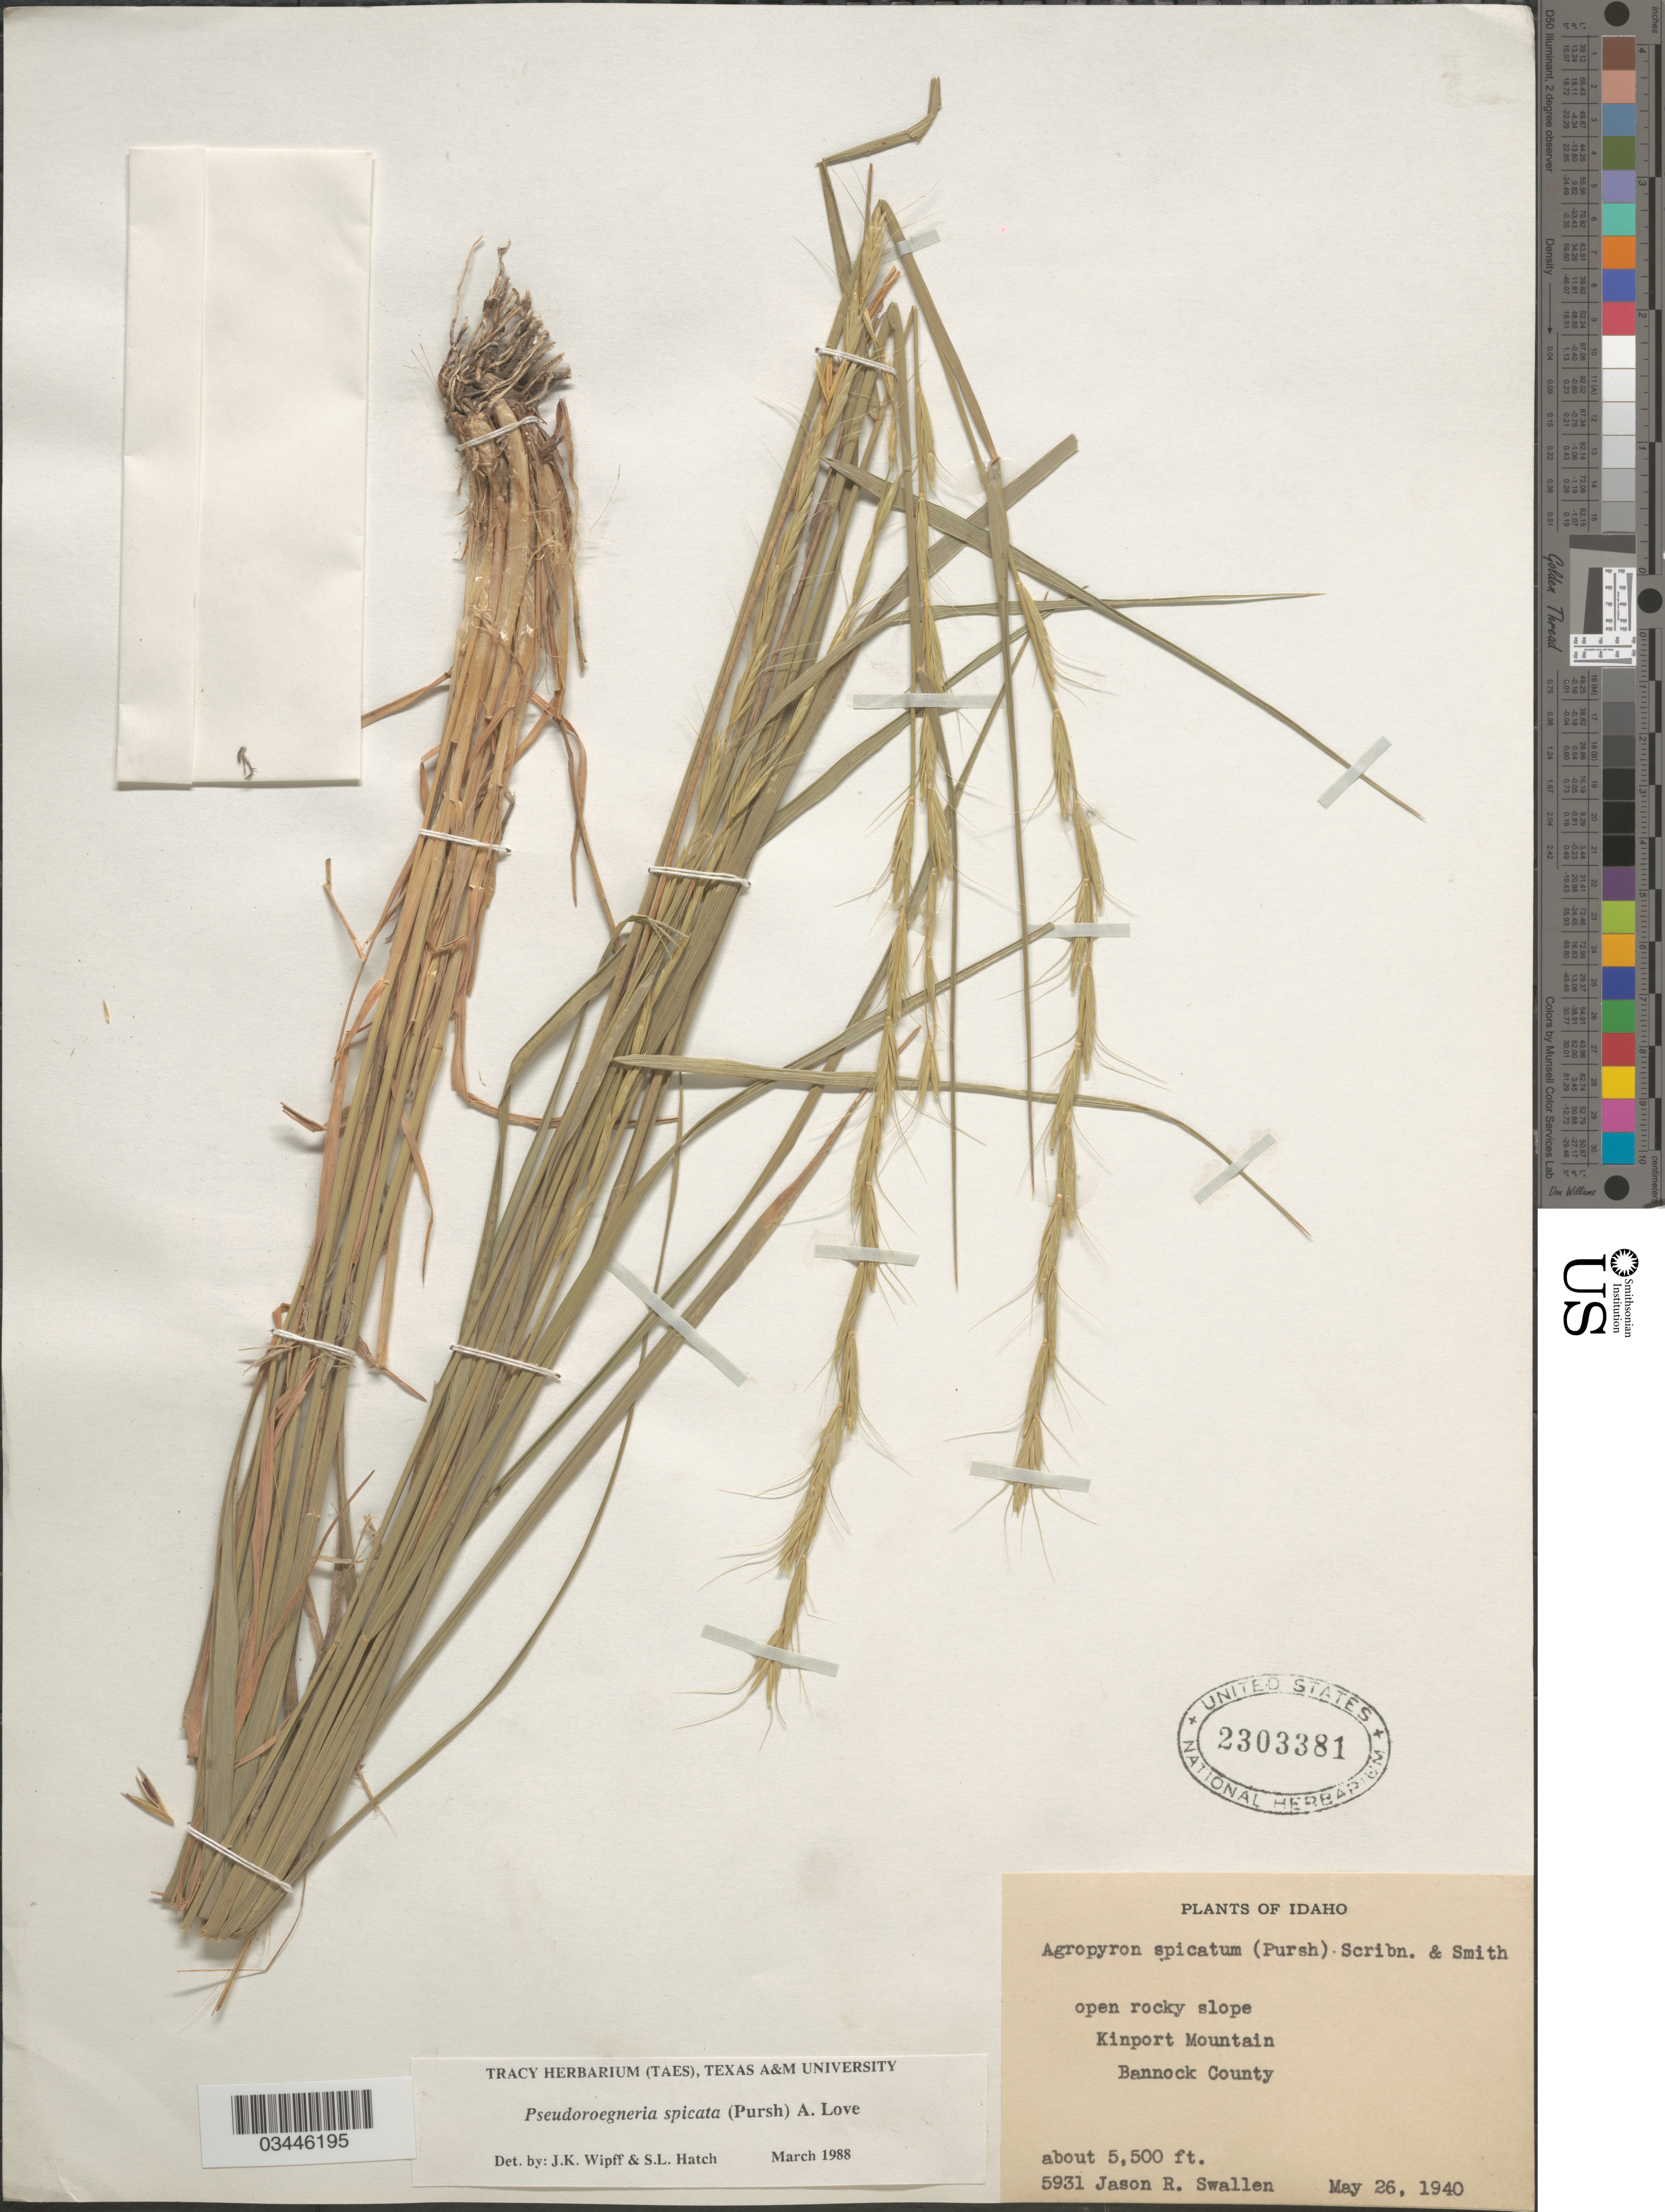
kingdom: Plantae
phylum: Tracheophyta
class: Liliopsida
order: Poales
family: Poaceae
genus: Pseudoroegneria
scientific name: Pseudoroegneria spicata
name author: (Pursh) Á. Löve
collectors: J. R. Swallen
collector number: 5931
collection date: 1940-05-26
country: United States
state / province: Idaho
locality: Open rocky slope Kinport Mountain. Bannock County.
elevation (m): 1676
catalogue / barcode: US 2303381